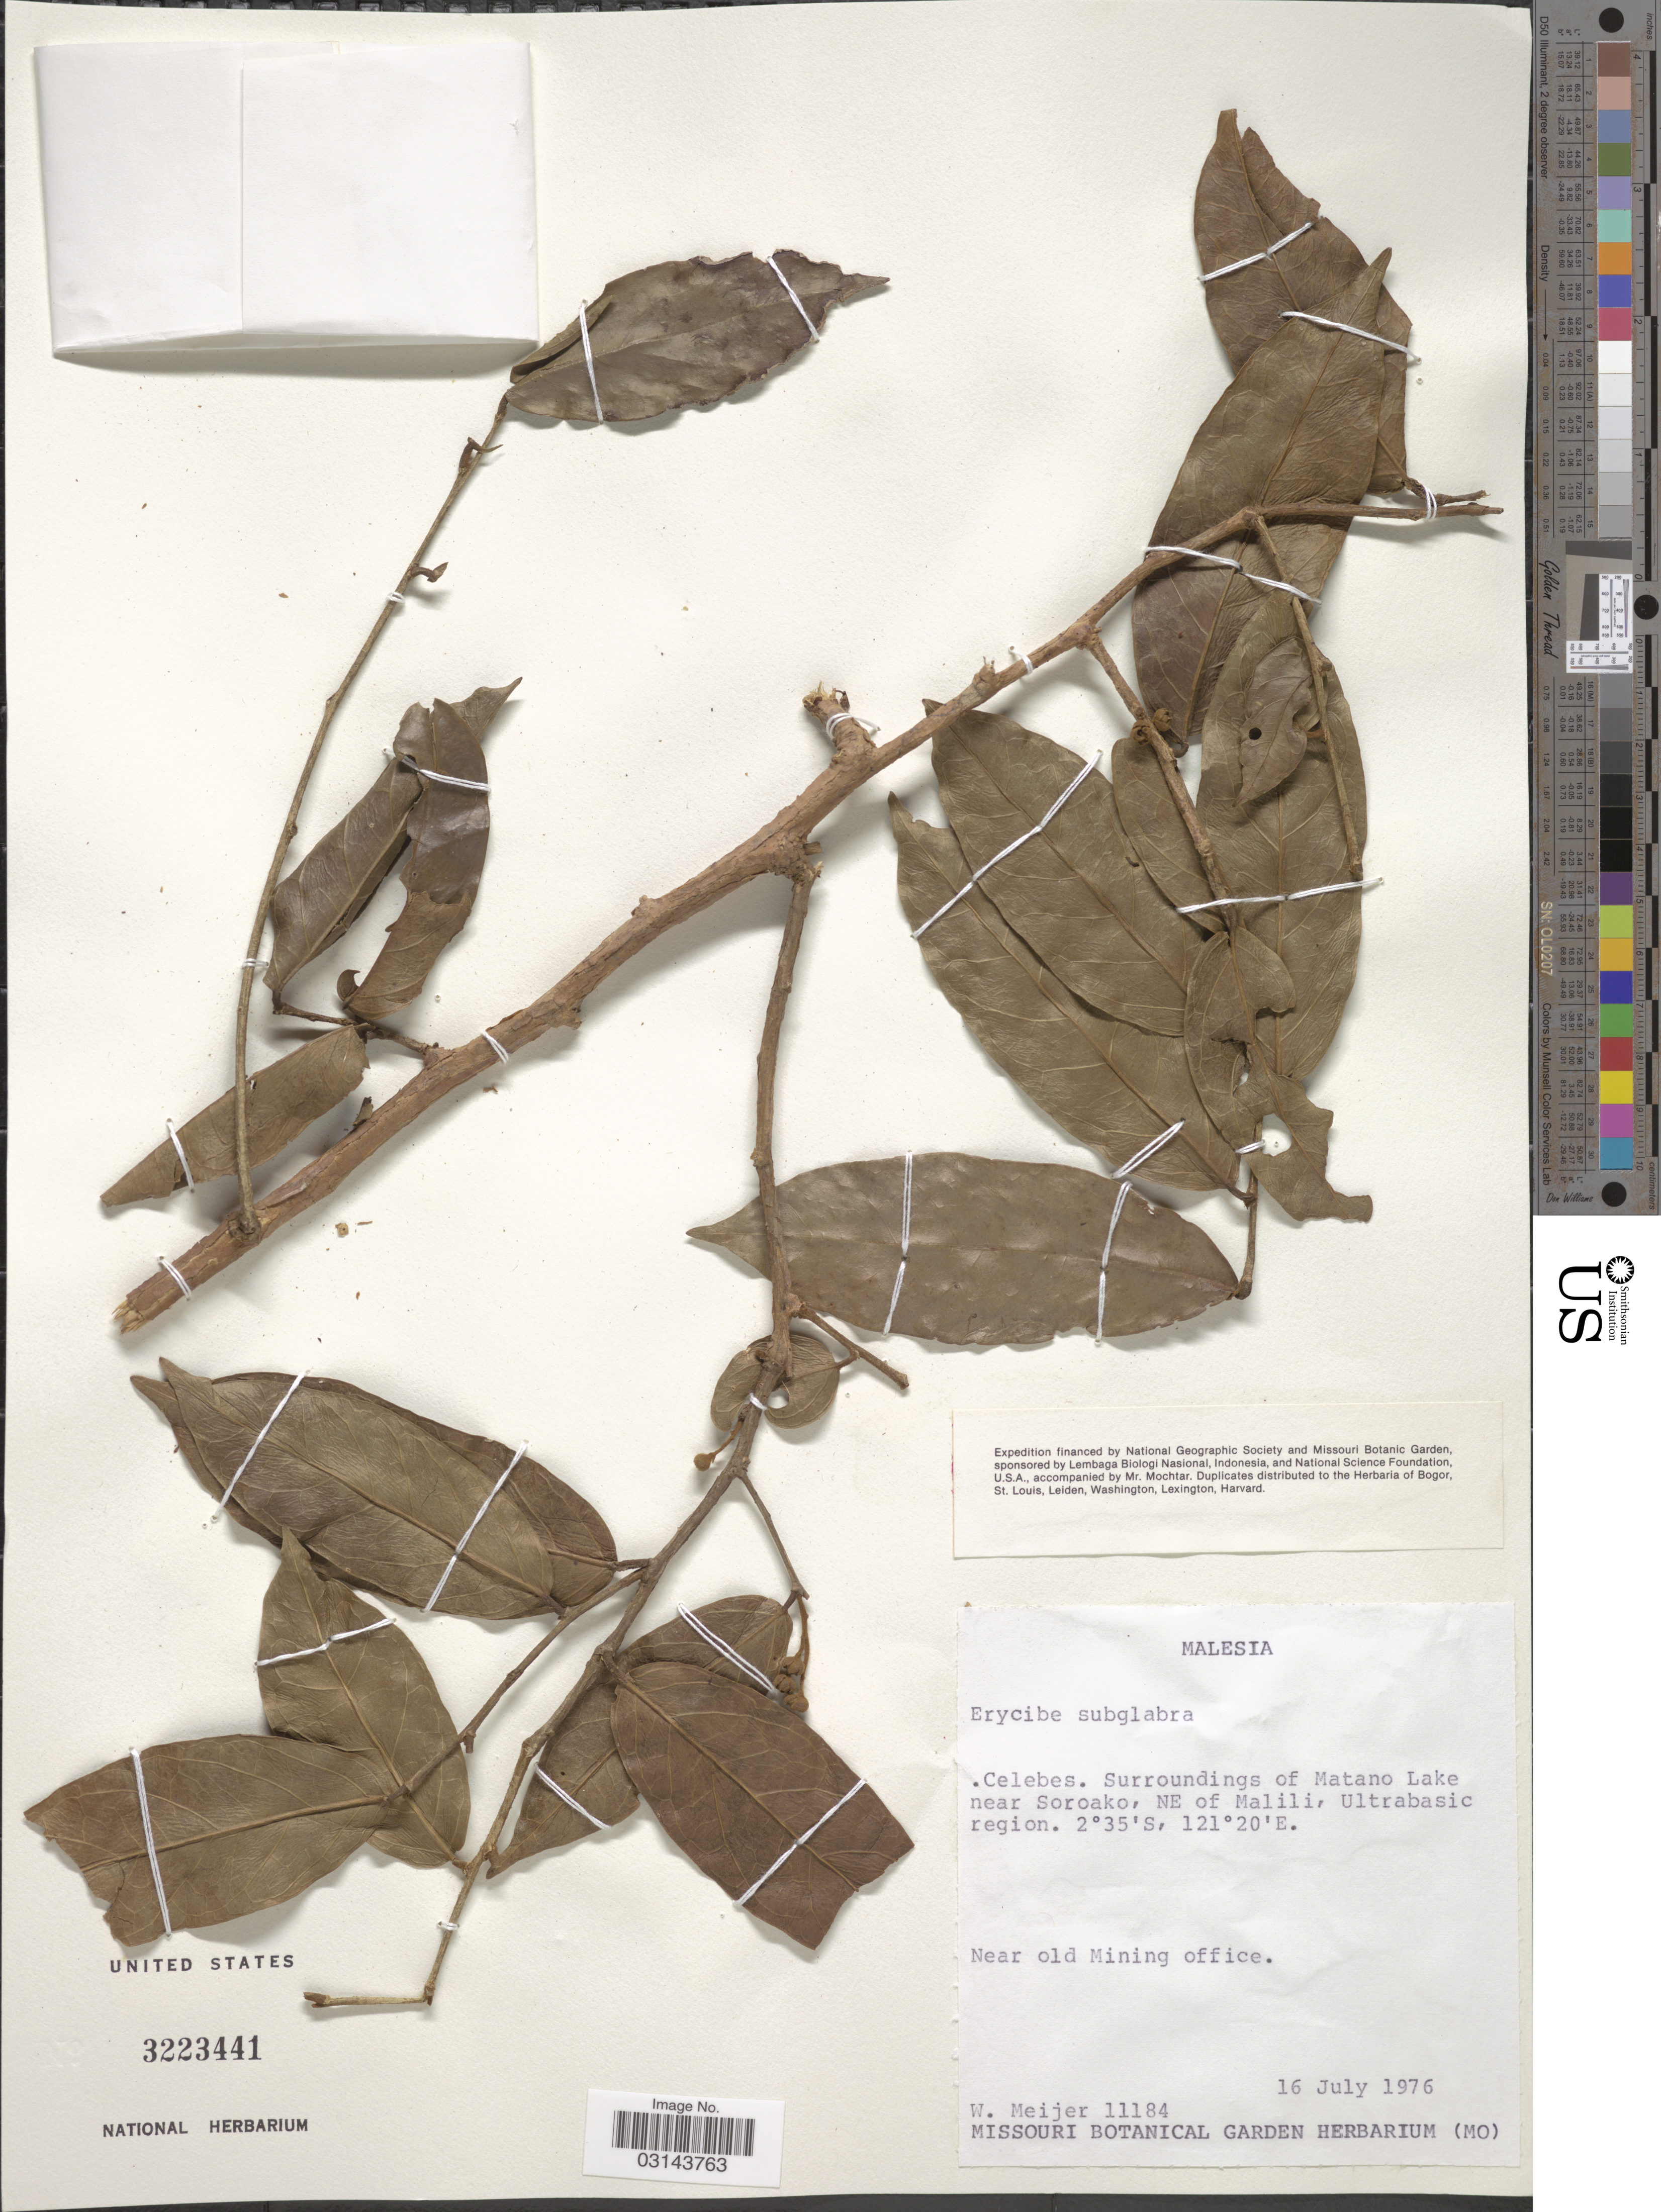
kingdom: Plantae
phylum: Tracheophyta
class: Magnoliopsida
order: Solanales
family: Convolvulaceae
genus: Erycibe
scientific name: Erycibe subglabra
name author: Scheff. ex Hoogland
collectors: W. Meijer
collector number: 11184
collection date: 1976-07-16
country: Malaysia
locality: Malesia. Celebes. Surroundings of Matano Lake near Soroako, NE of Malili, Ultrabasic region.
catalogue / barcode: US 3223441